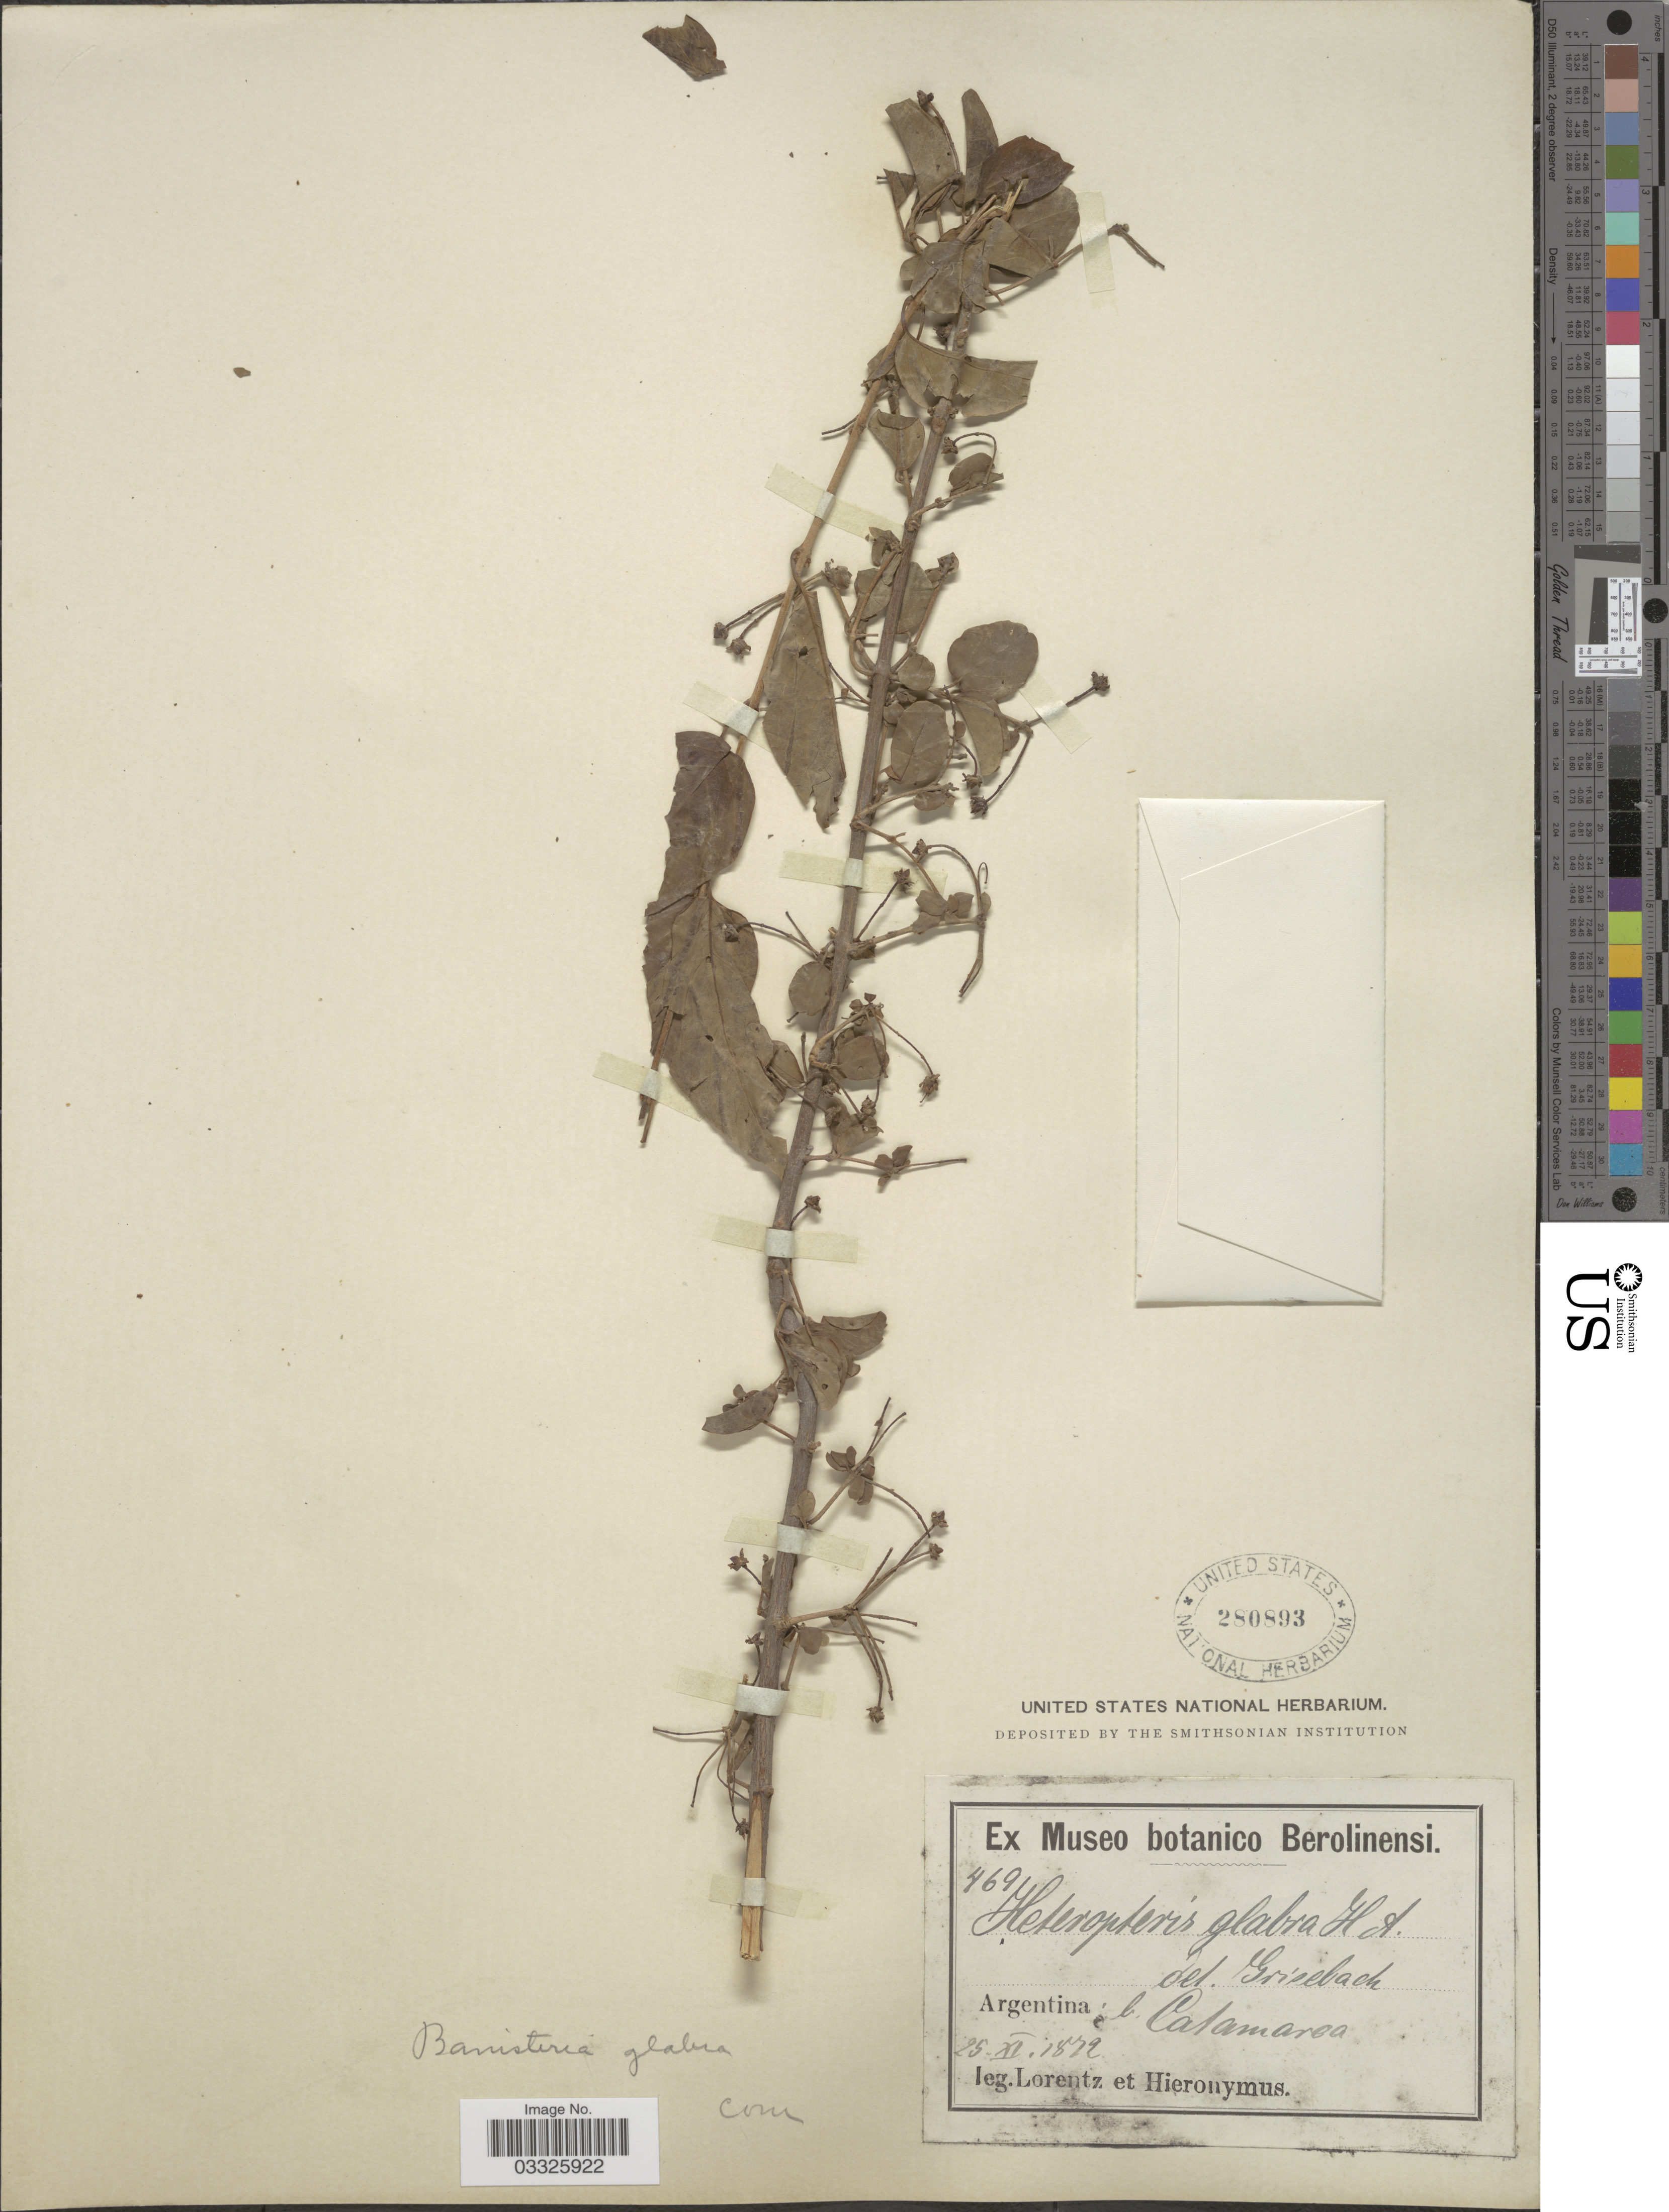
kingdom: Plantae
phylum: Tracheophyta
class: Magnoliopsida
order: Malpighiales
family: Malpighiaceae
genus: Heteropterys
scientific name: Heteropterys glabra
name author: Hook. & Arn.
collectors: -. Lorentz & -. Hieronymus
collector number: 469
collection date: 1872-11-25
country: Argentina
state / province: Catamarca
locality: B. Catamarca.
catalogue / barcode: US 280893